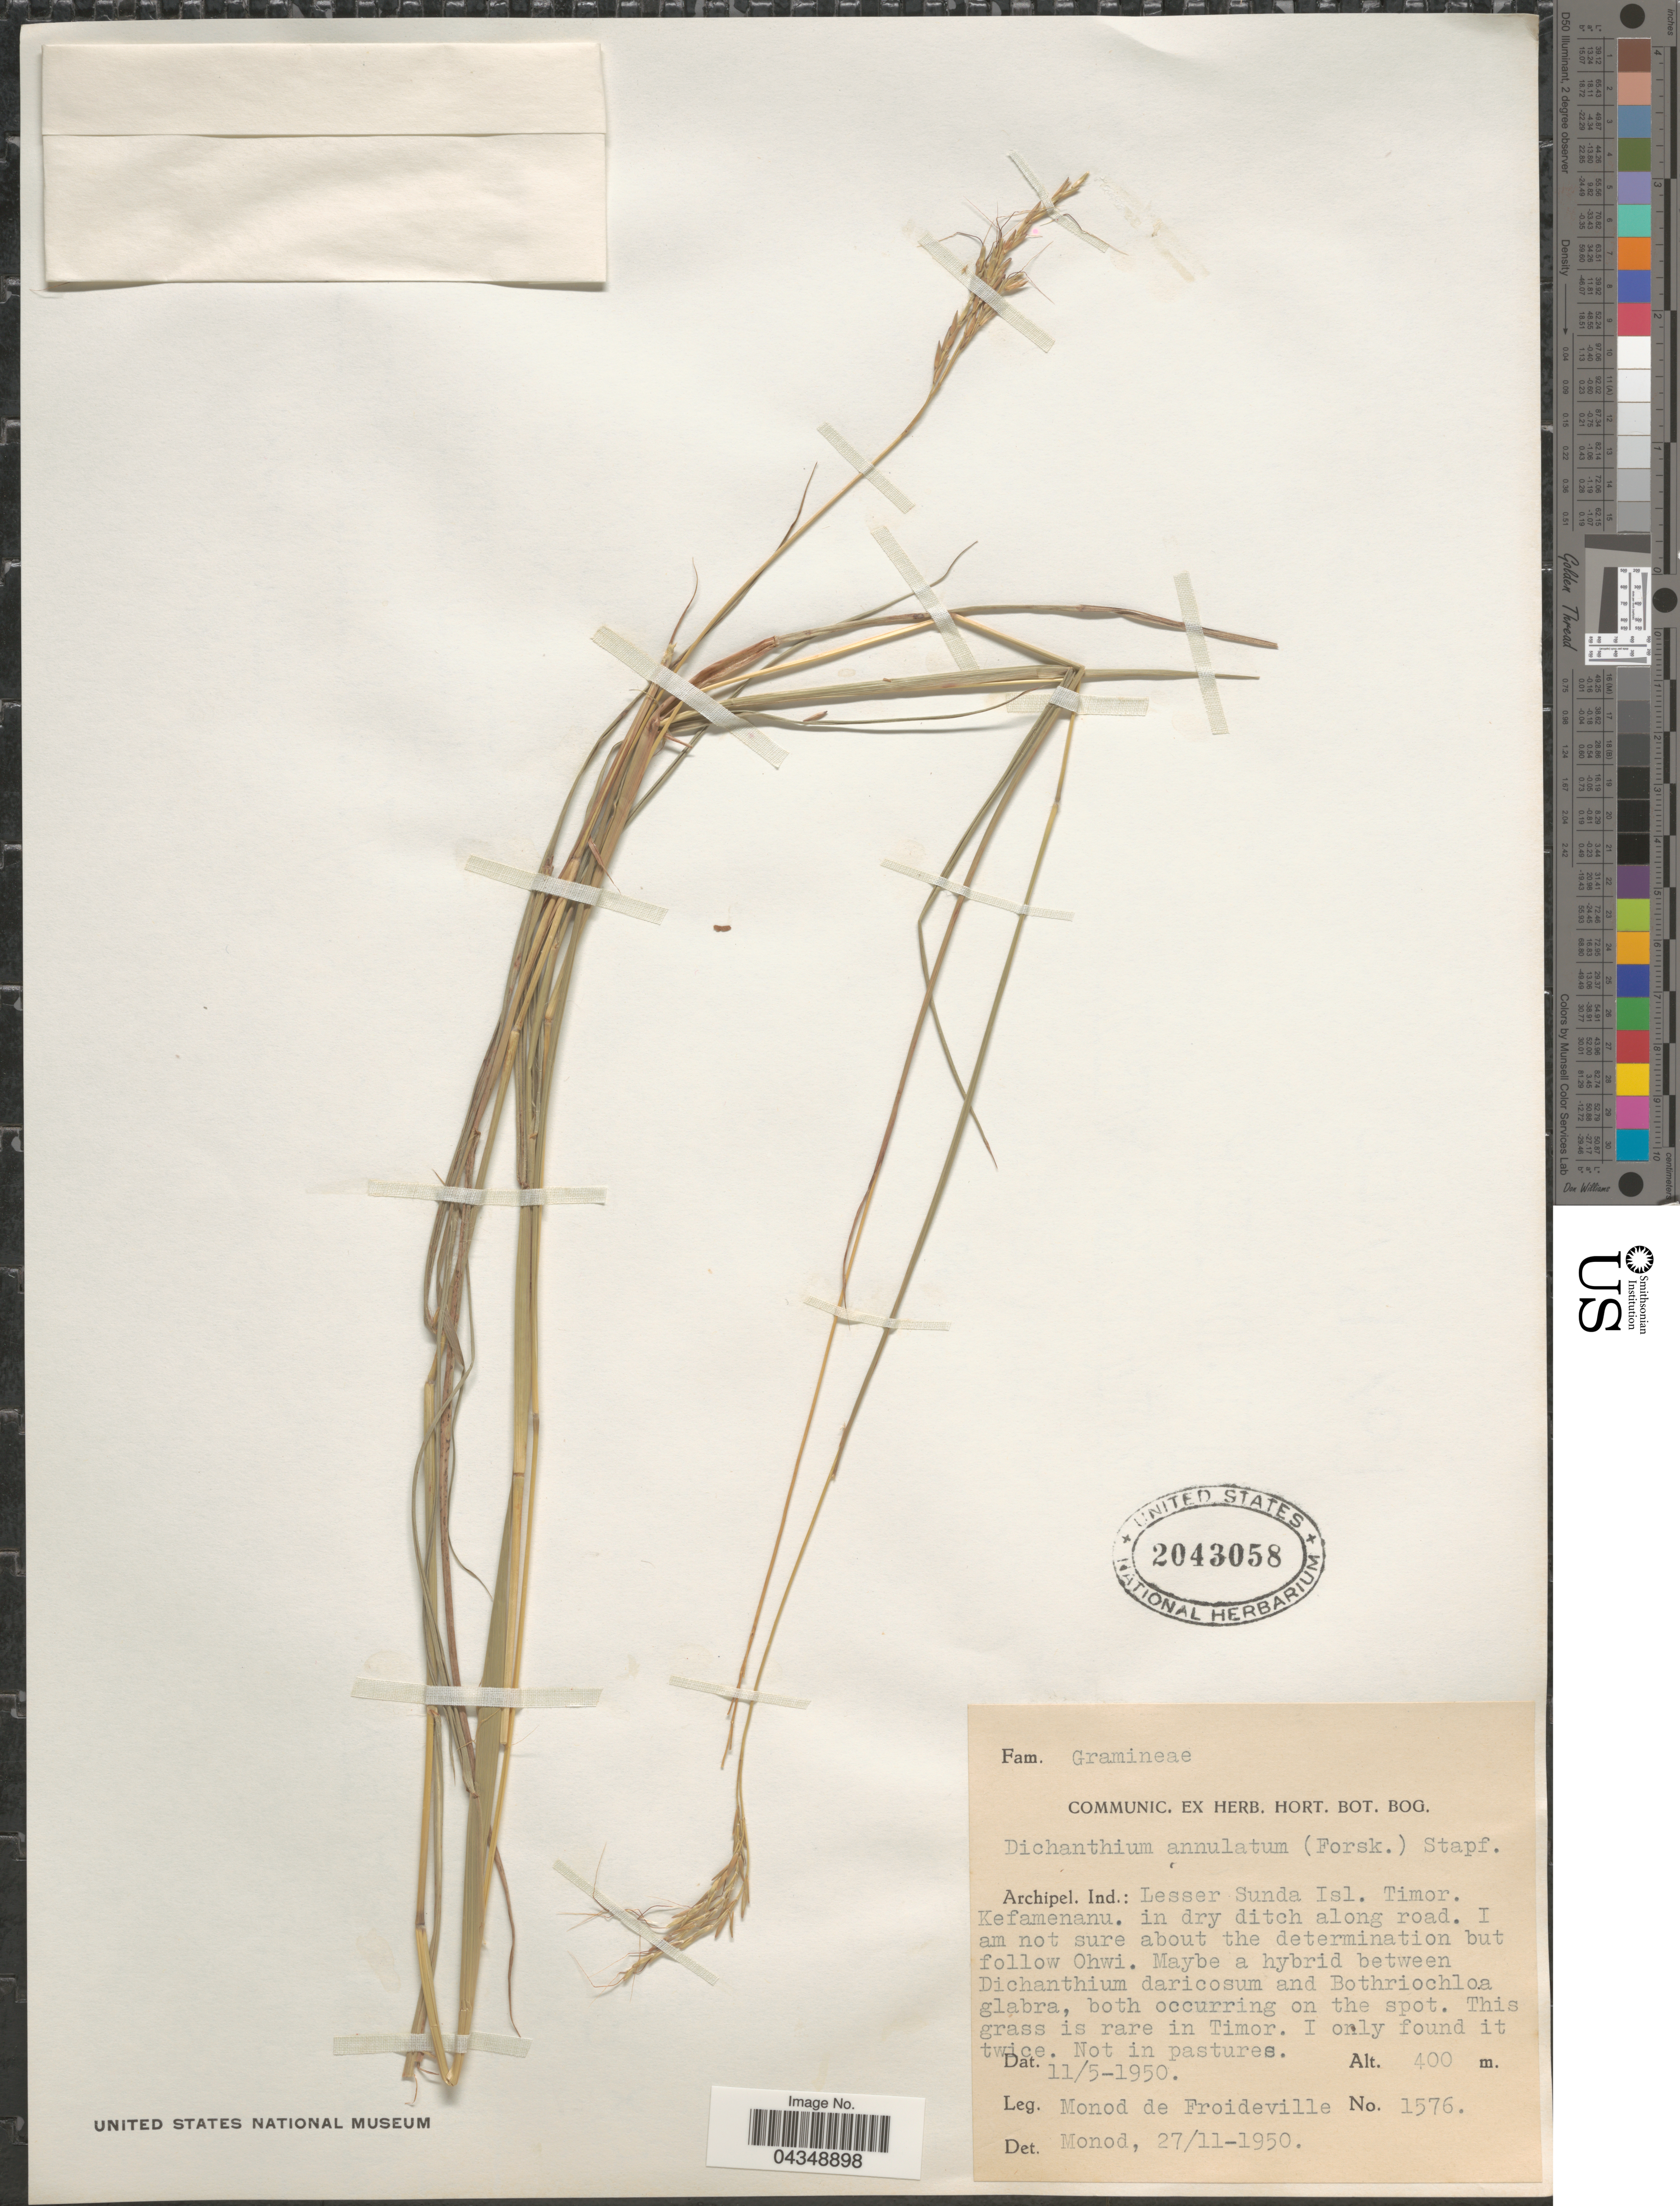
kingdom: Plantae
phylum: Tracheophyta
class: Liliopsida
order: Poales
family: Poaceae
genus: Bothriochloa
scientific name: Bothriochloa bladhii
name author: (Retz.) S.T. Blake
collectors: C. Monod de Froideville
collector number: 1576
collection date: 1950-05-11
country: Indonesia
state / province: Nusa Tenggara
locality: Archipel. Ind.: Lesser Sunda Isl. Timor. Kefamenanu. Follow Ohwi.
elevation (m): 400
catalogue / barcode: US 2043058